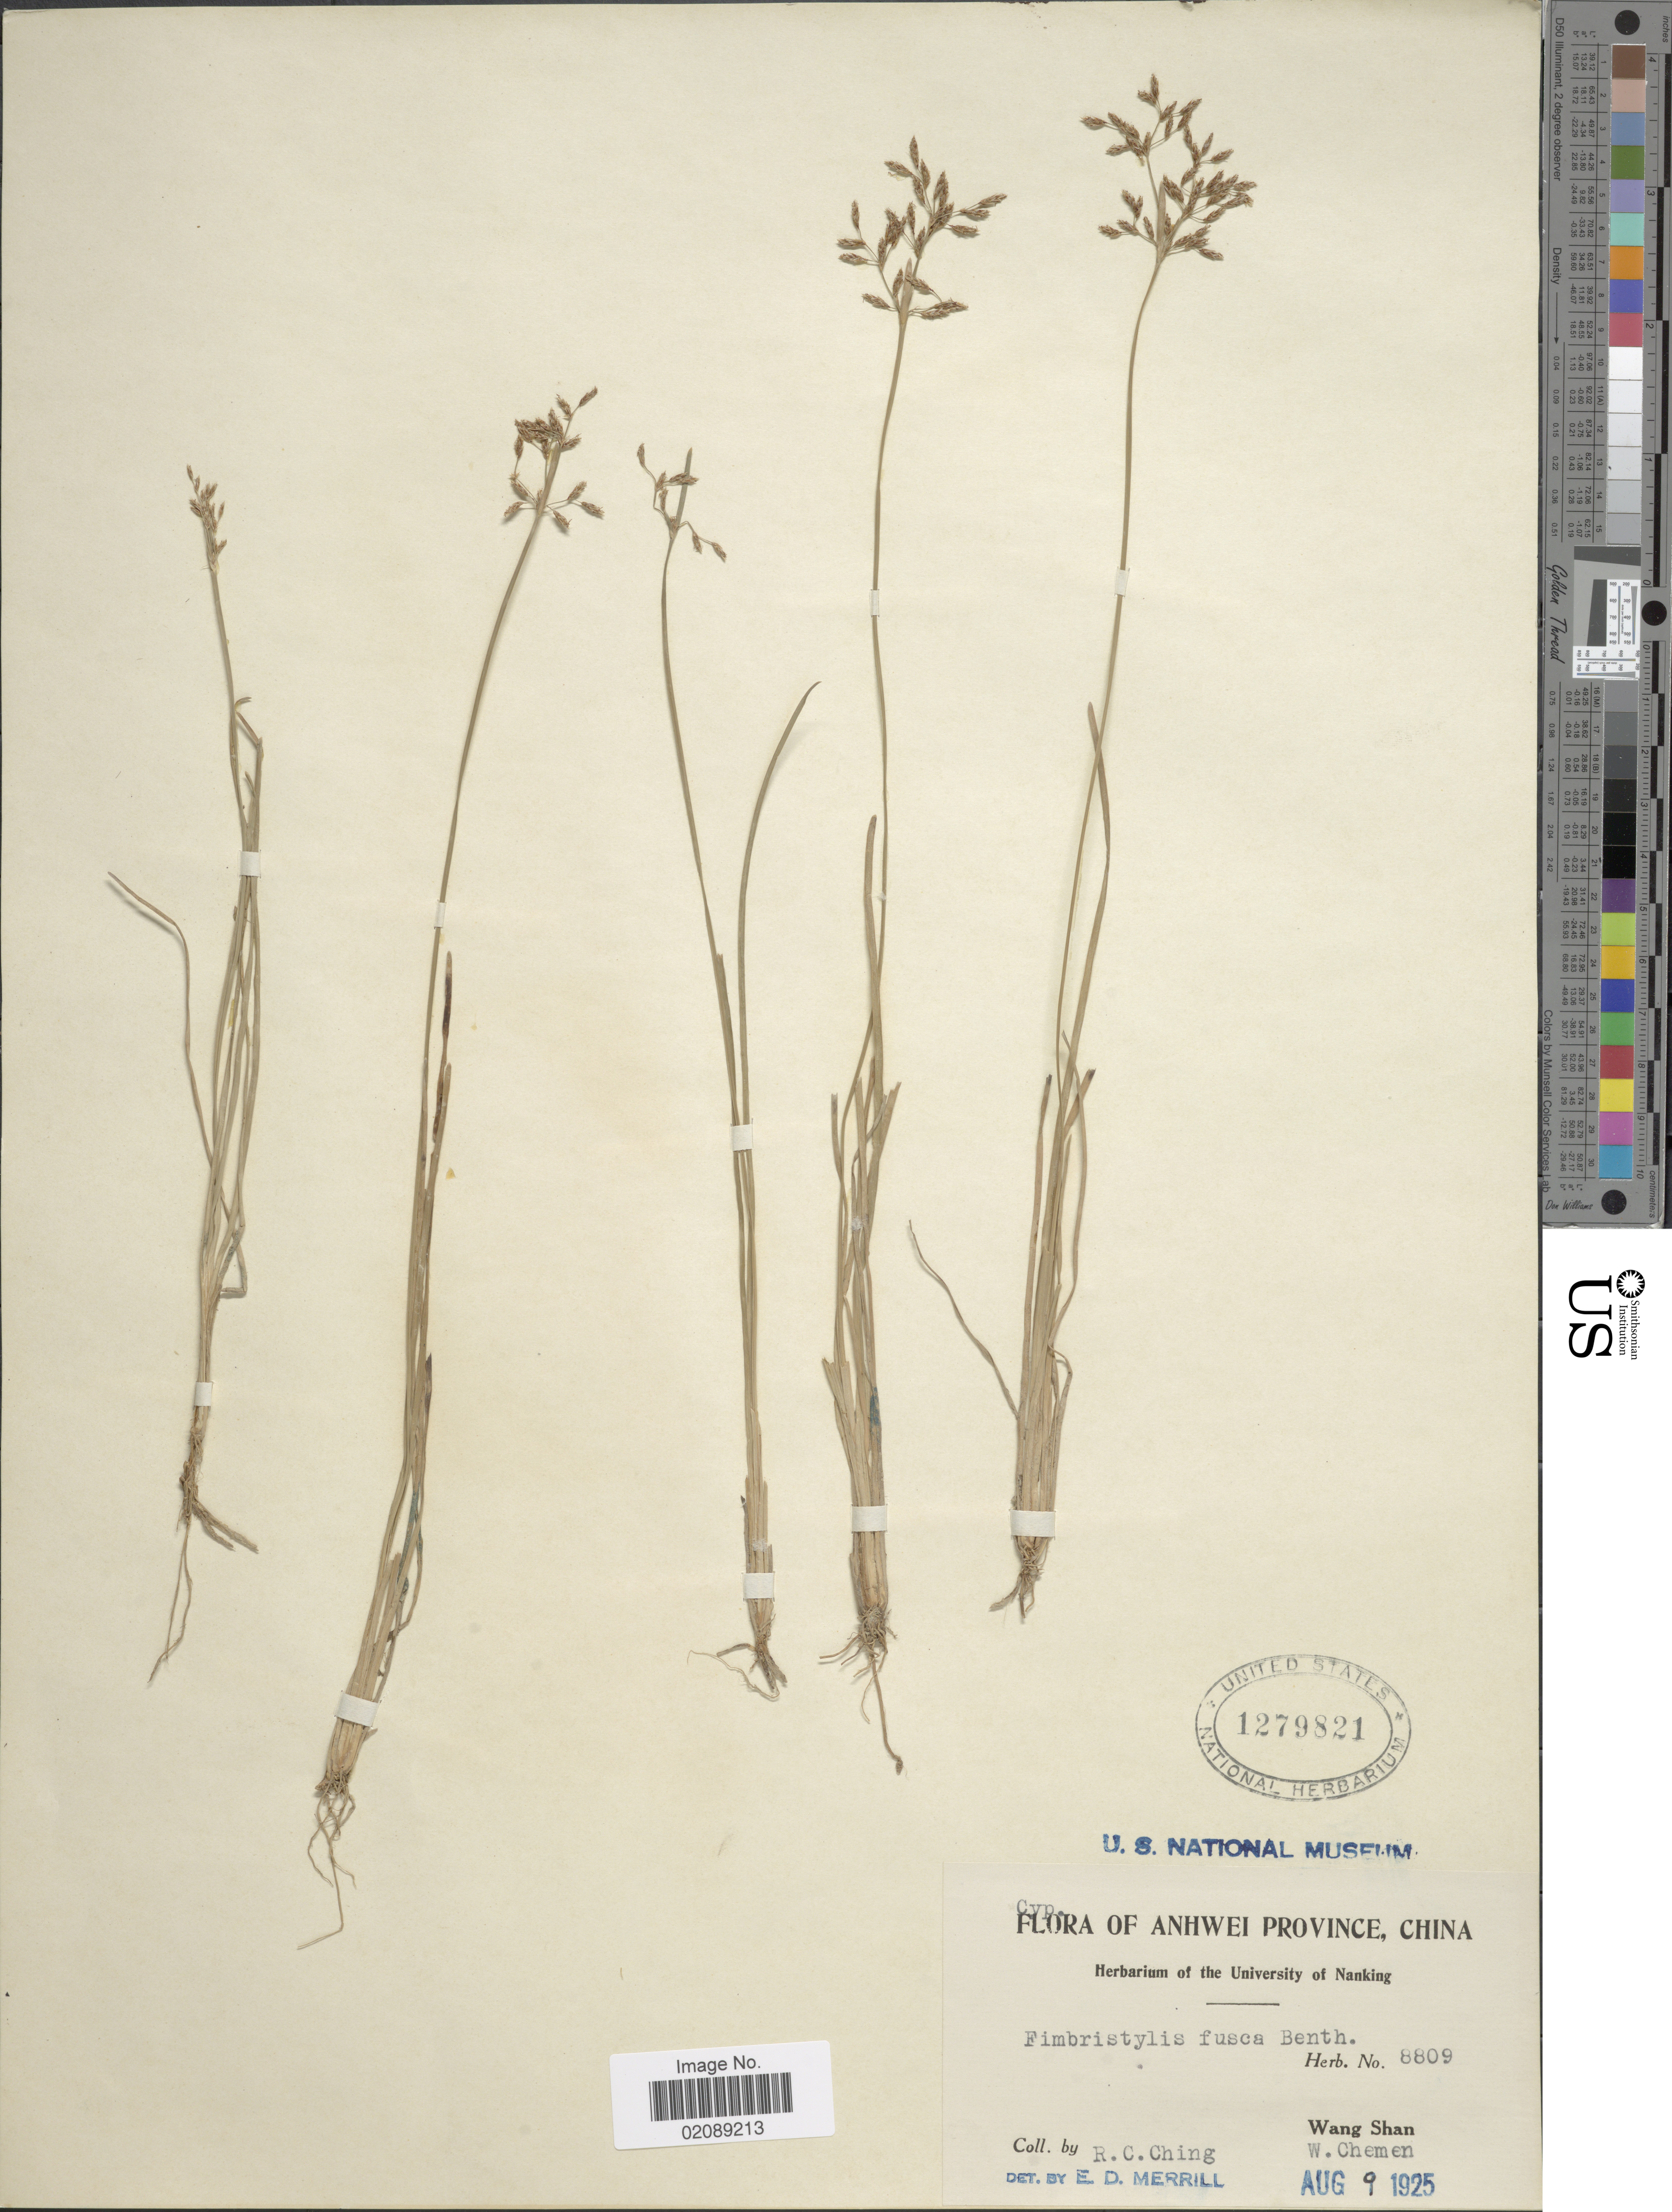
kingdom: Plantae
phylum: Tracheophyta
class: Liliopsida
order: Poales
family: Cyperaceae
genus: Fimbristylis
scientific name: Fimbristylis fusca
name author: (Nees) Benth. ex C.B. Clarke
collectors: R. C. Ching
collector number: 8809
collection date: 1925-08-09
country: China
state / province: Anhui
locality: Anhwei Province. Wang Shan. W. Shemen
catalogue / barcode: US 1279821